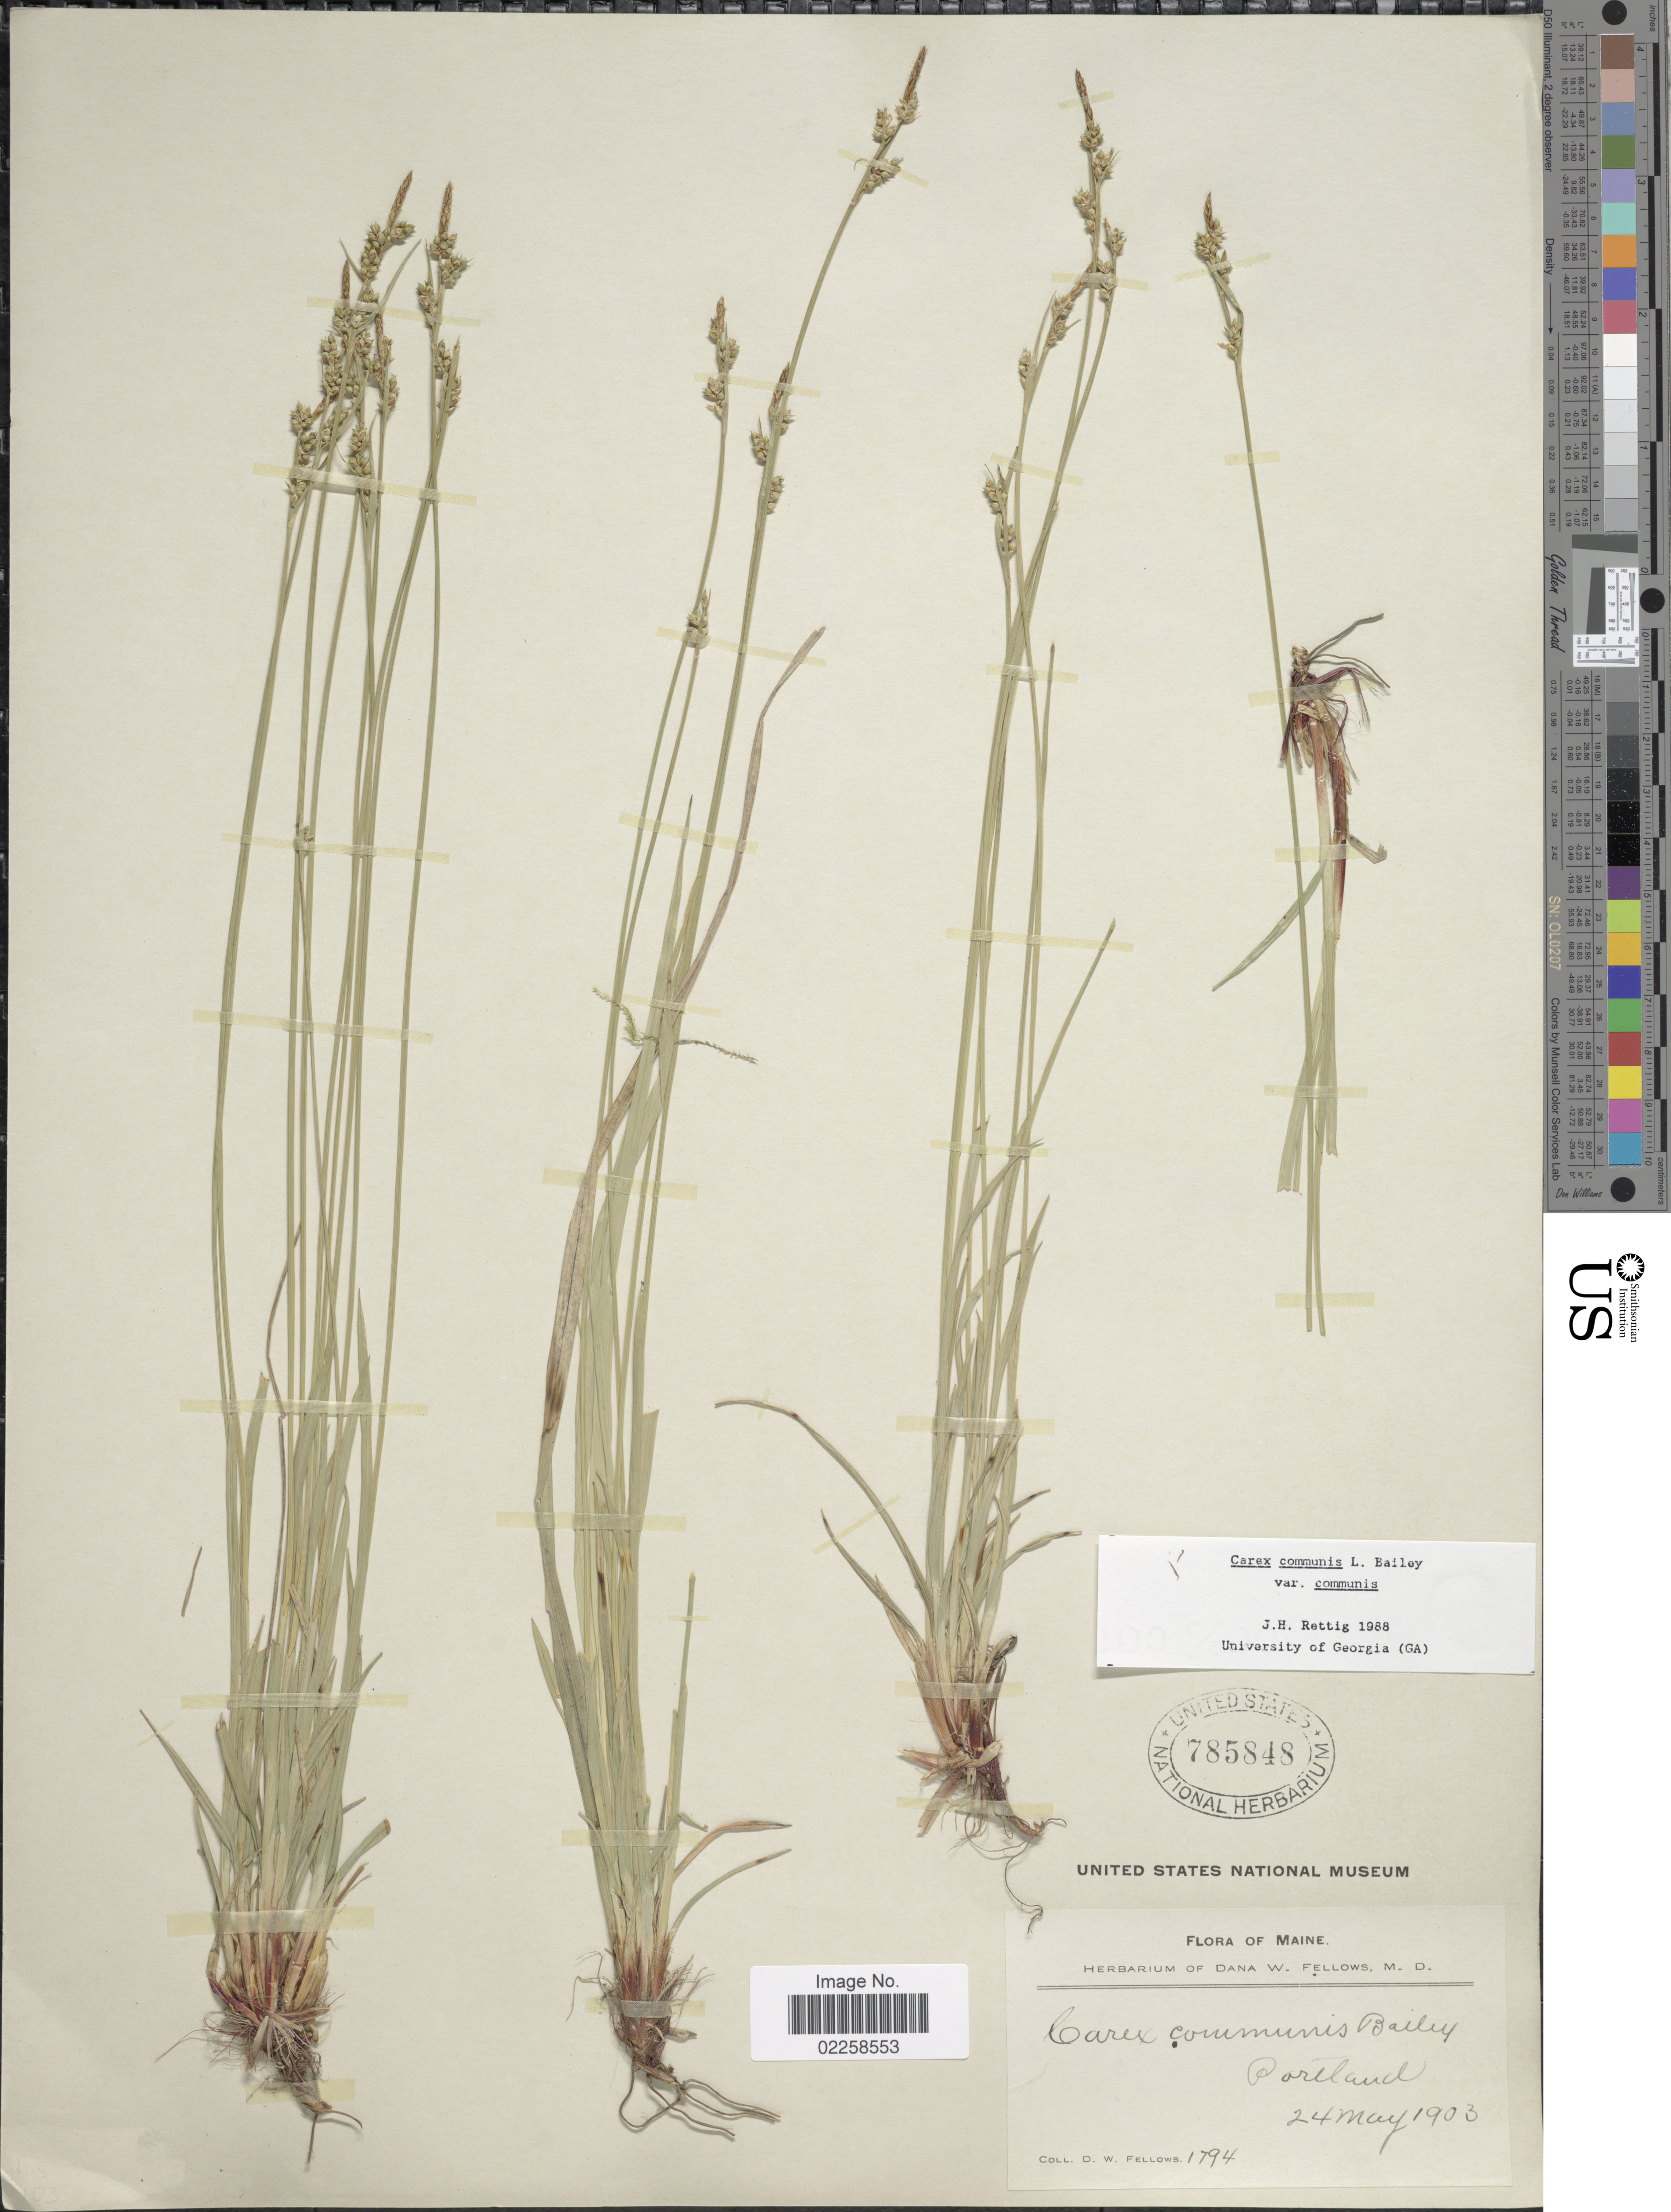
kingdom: Plantae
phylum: Tracheophyta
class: Liliopsida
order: Poales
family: Cyperaceae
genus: Carex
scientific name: Carex communis var. communis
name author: L.H. Bailey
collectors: D. W. Fellows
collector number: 1794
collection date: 1903-05-24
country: United States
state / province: Maine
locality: Portland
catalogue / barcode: US 785848